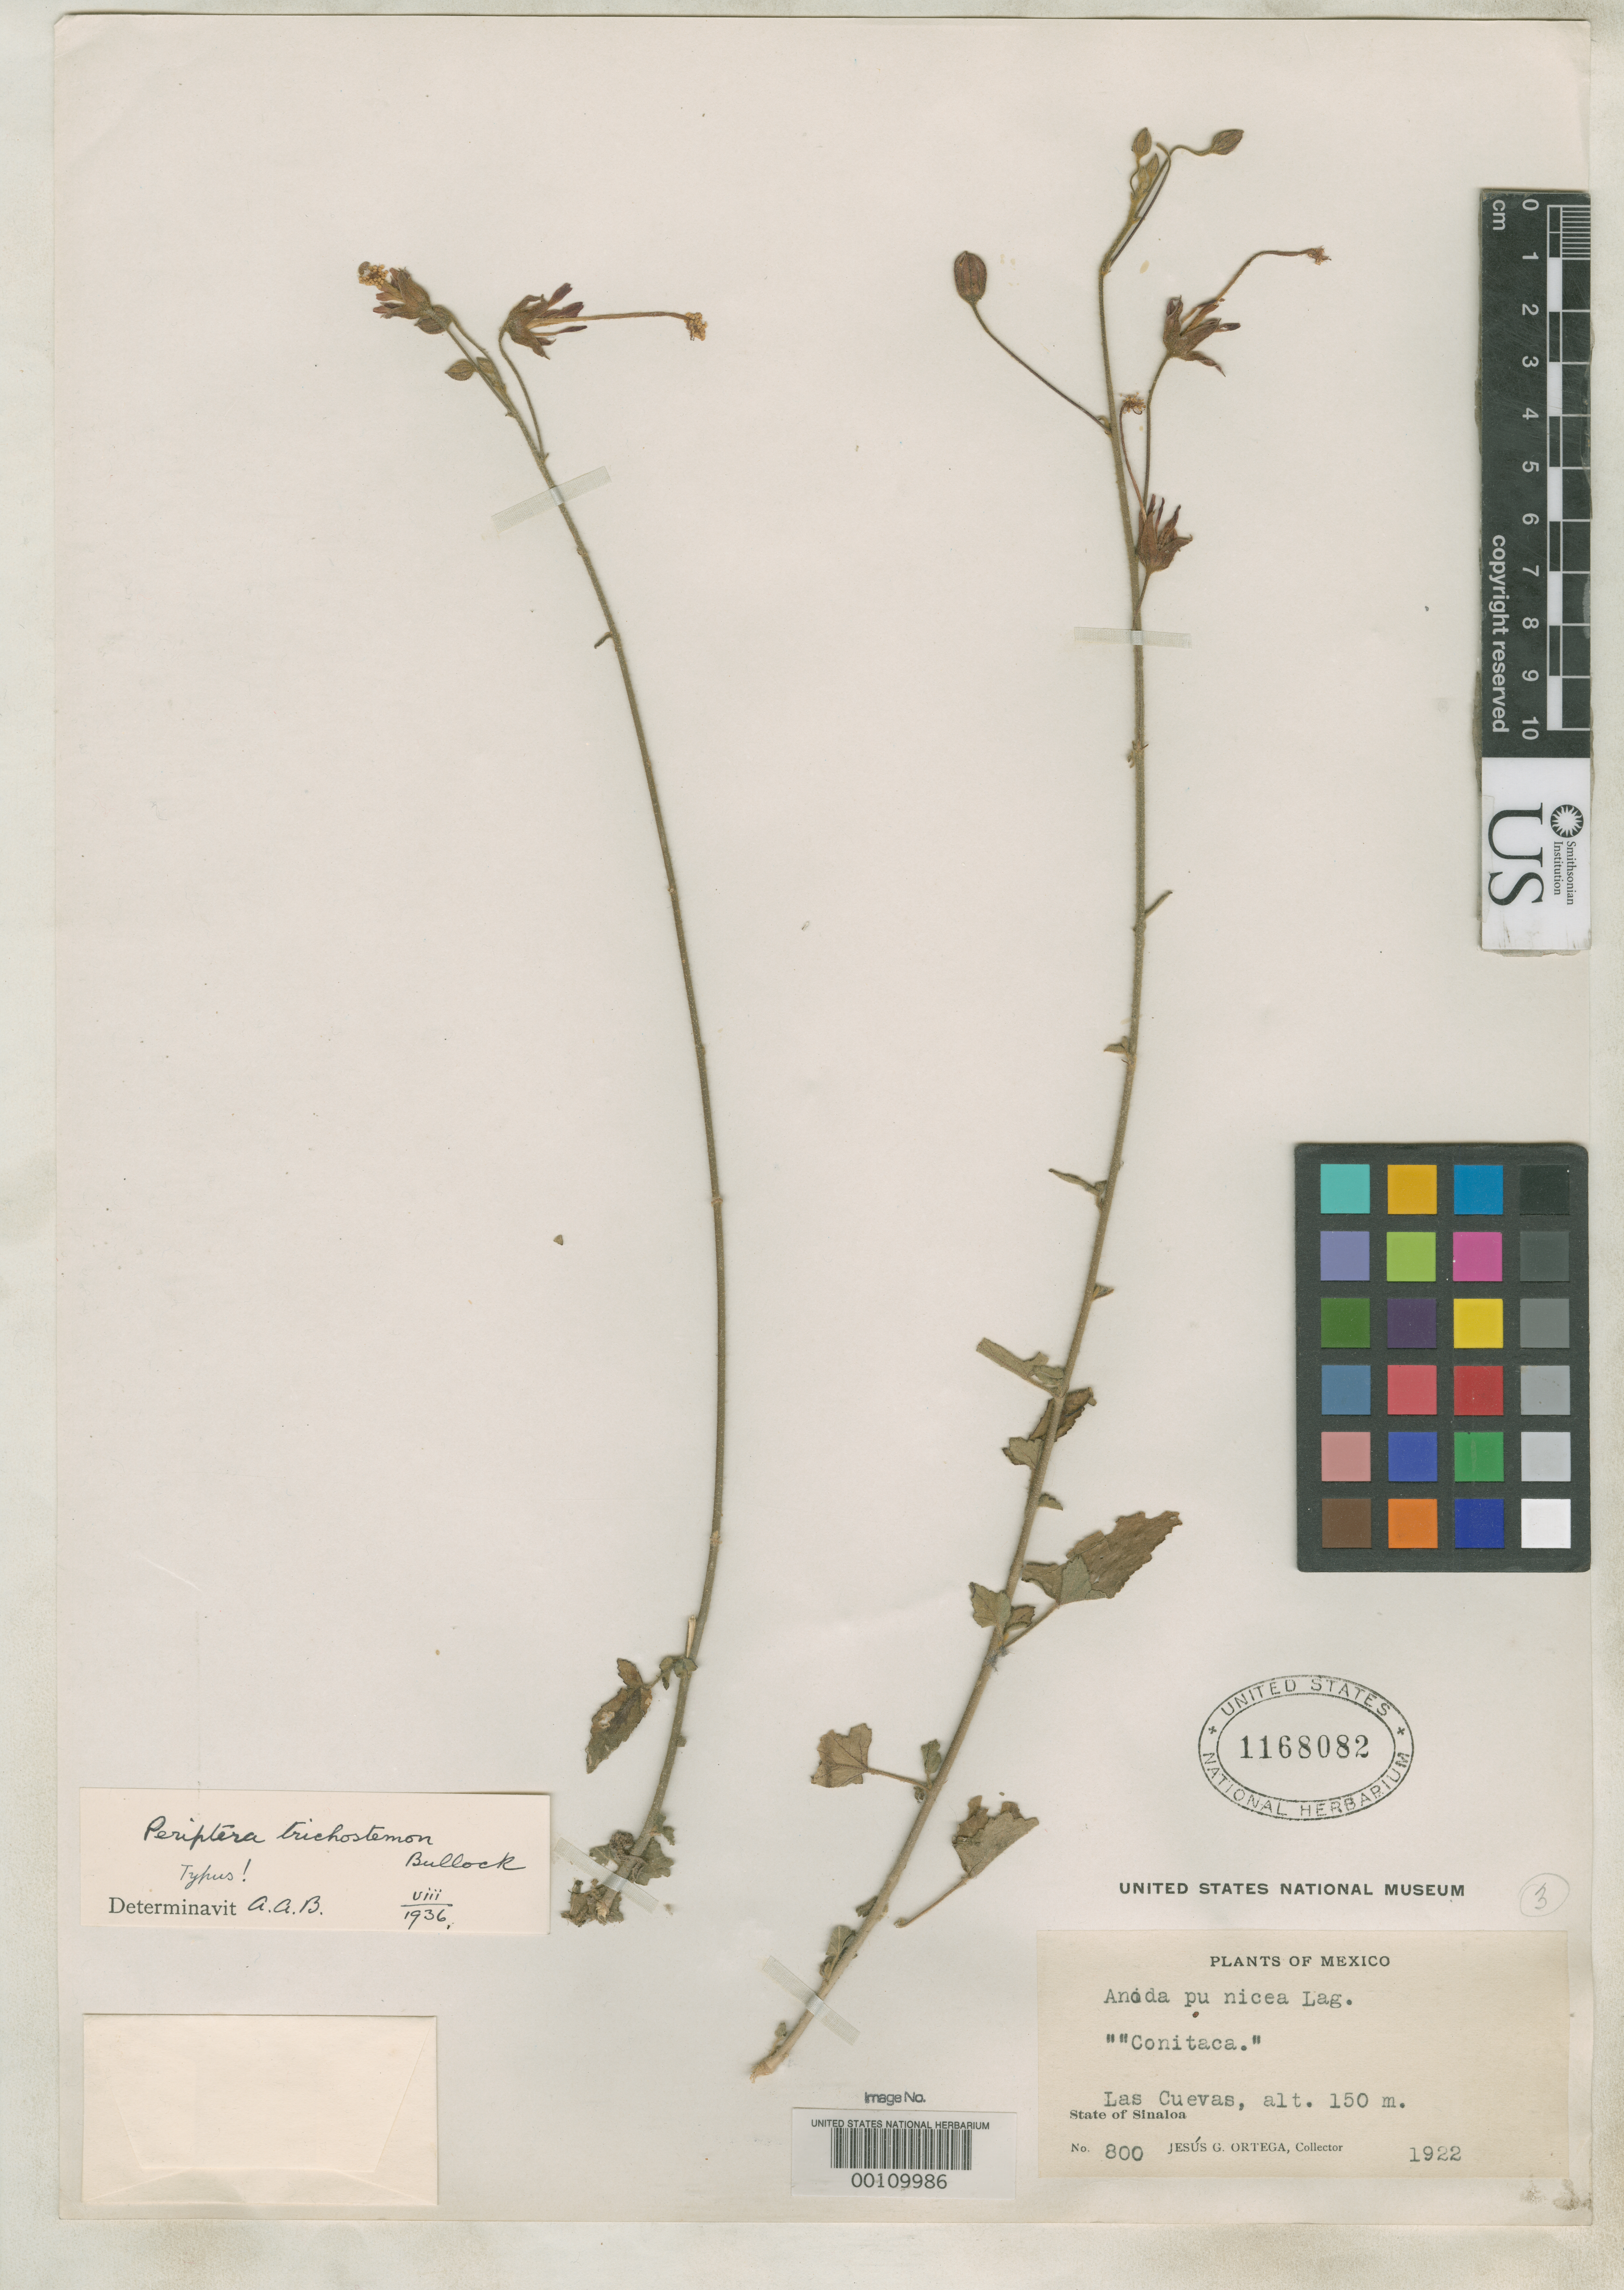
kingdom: Plantae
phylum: Tracheophyta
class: Magnoliopsida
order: Malvales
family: Malvaceae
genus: Periptera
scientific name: Periptera trichostemon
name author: Bullock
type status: Holotype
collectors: J. Ortega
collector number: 800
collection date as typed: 1922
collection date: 1922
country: Mexico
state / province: Sinaloa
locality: Las Cuevas.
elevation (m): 150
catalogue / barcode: US 1168082